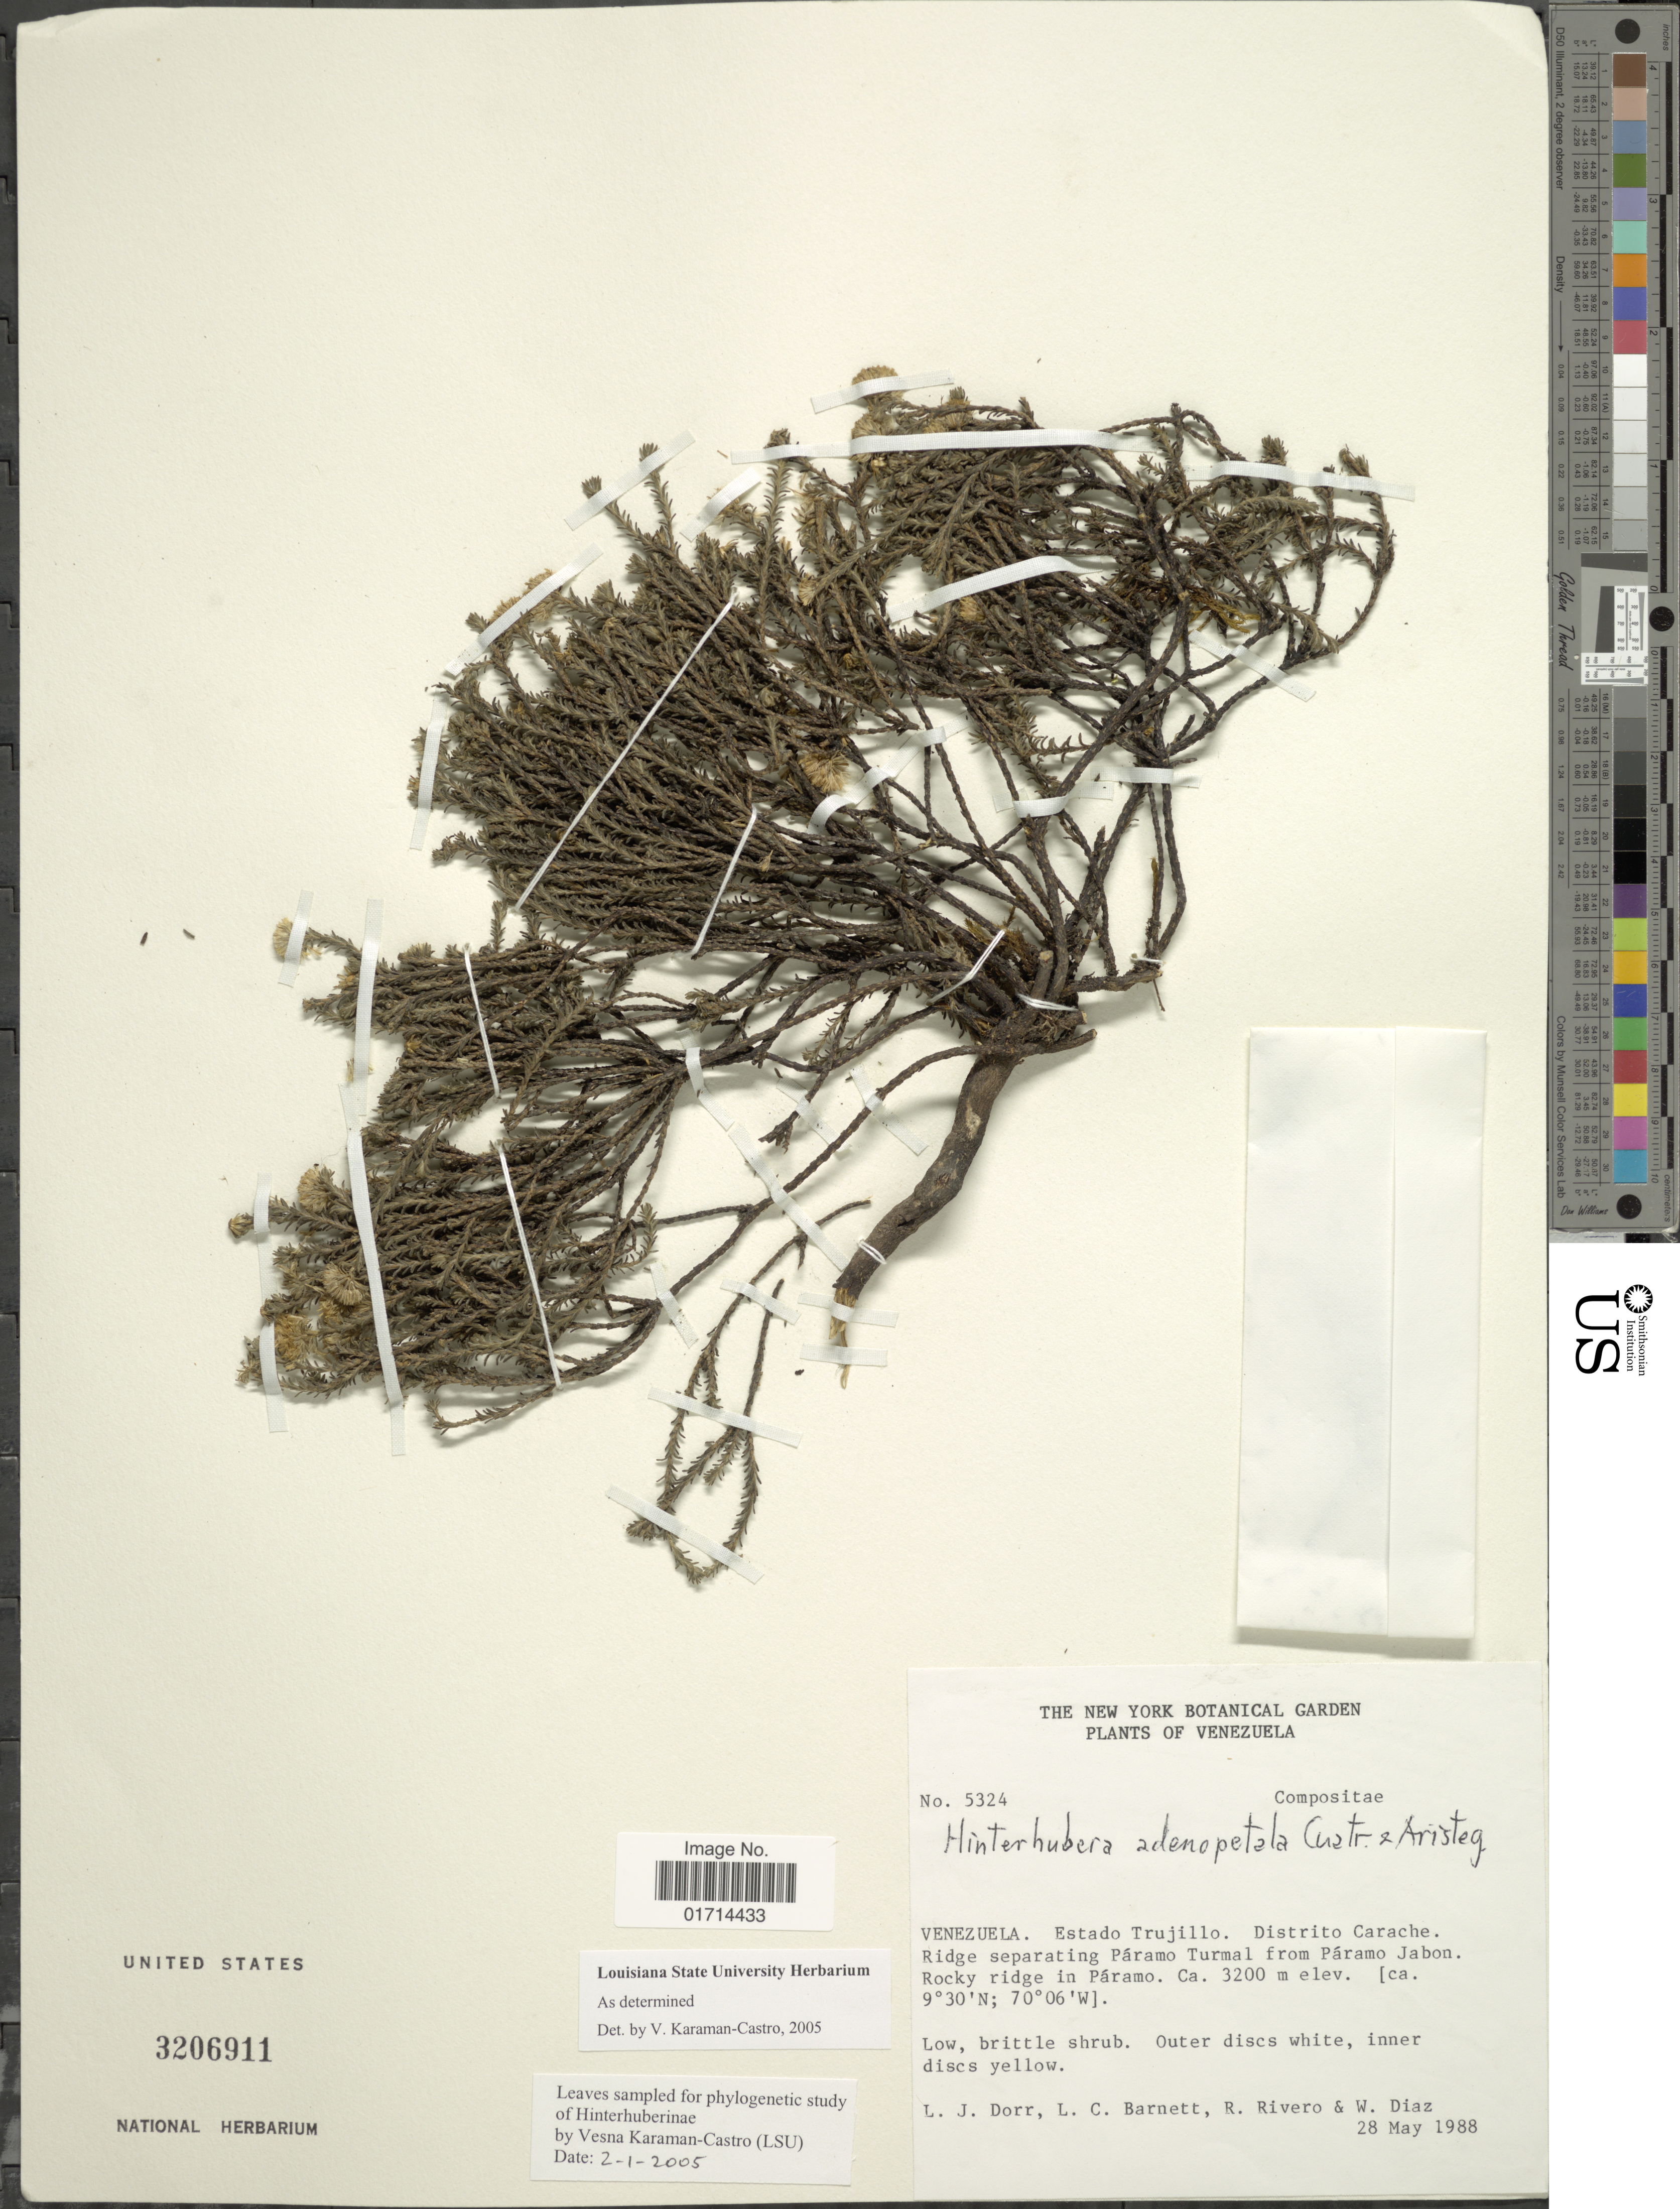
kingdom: Plantae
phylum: Tracheophyta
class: Magnoliopsida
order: Asterales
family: Asteraceae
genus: Hinterhubera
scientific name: Hinterhubera adenopetata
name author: Cuatrec. & Aristeg.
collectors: L. J. Dorr, L. C. Barnett, R. Rivero & W. Díaz P.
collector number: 5324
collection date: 1988-05-28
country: Venezuela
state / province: Trujillo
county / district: Carache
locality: Ridge separating Paramo de Turmal from Paramo Jabon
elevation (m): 3200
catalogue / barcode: US 3206911